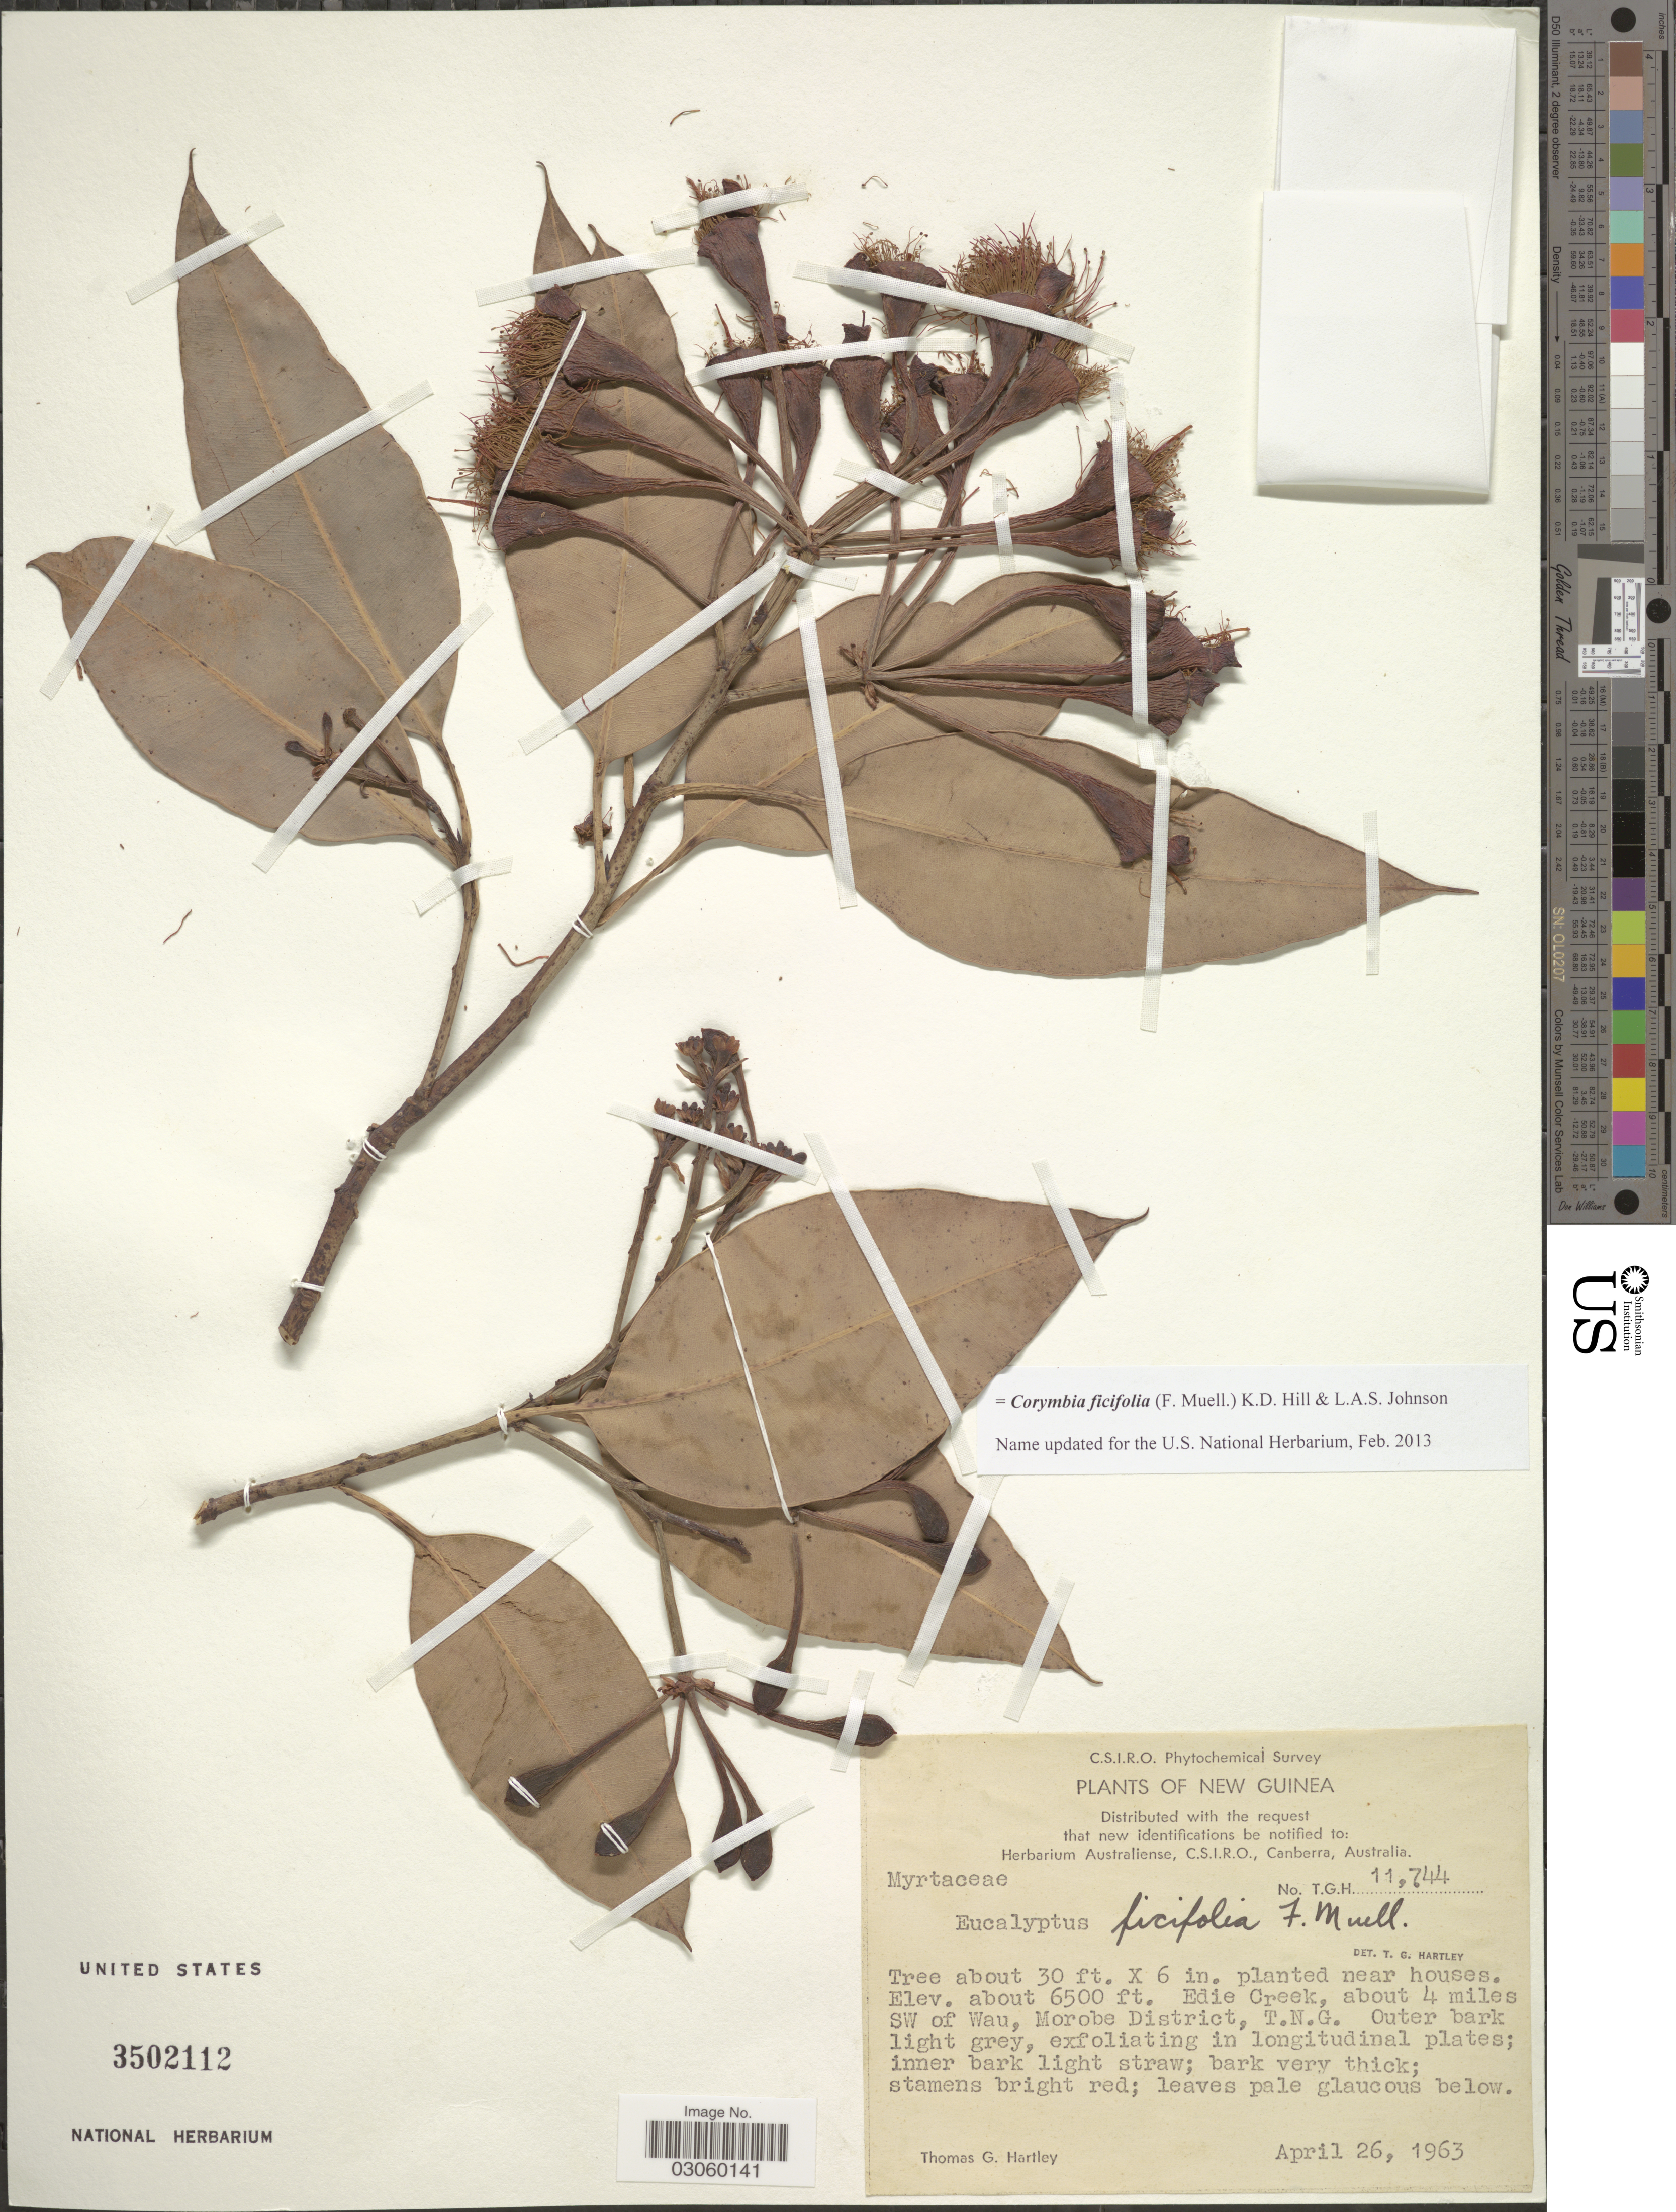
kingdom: Plantae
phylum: Tracheophyta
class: Magnoliopsida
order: Myrtales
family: Myrtaceae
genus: Corymbia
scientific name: Corymbia ficifolia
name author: (F. Muell.) K.D. Hill & L.A.S. Johnson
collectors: T. G. Hartley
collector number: TGH11744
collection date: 1963-04-26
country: Papua New Guinea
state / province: Morobe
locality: New Guinea, Edie Creek, about 4 miles SW of Wau, Morobe District, T.N.G.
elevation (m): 1981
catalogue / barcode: US 3502112